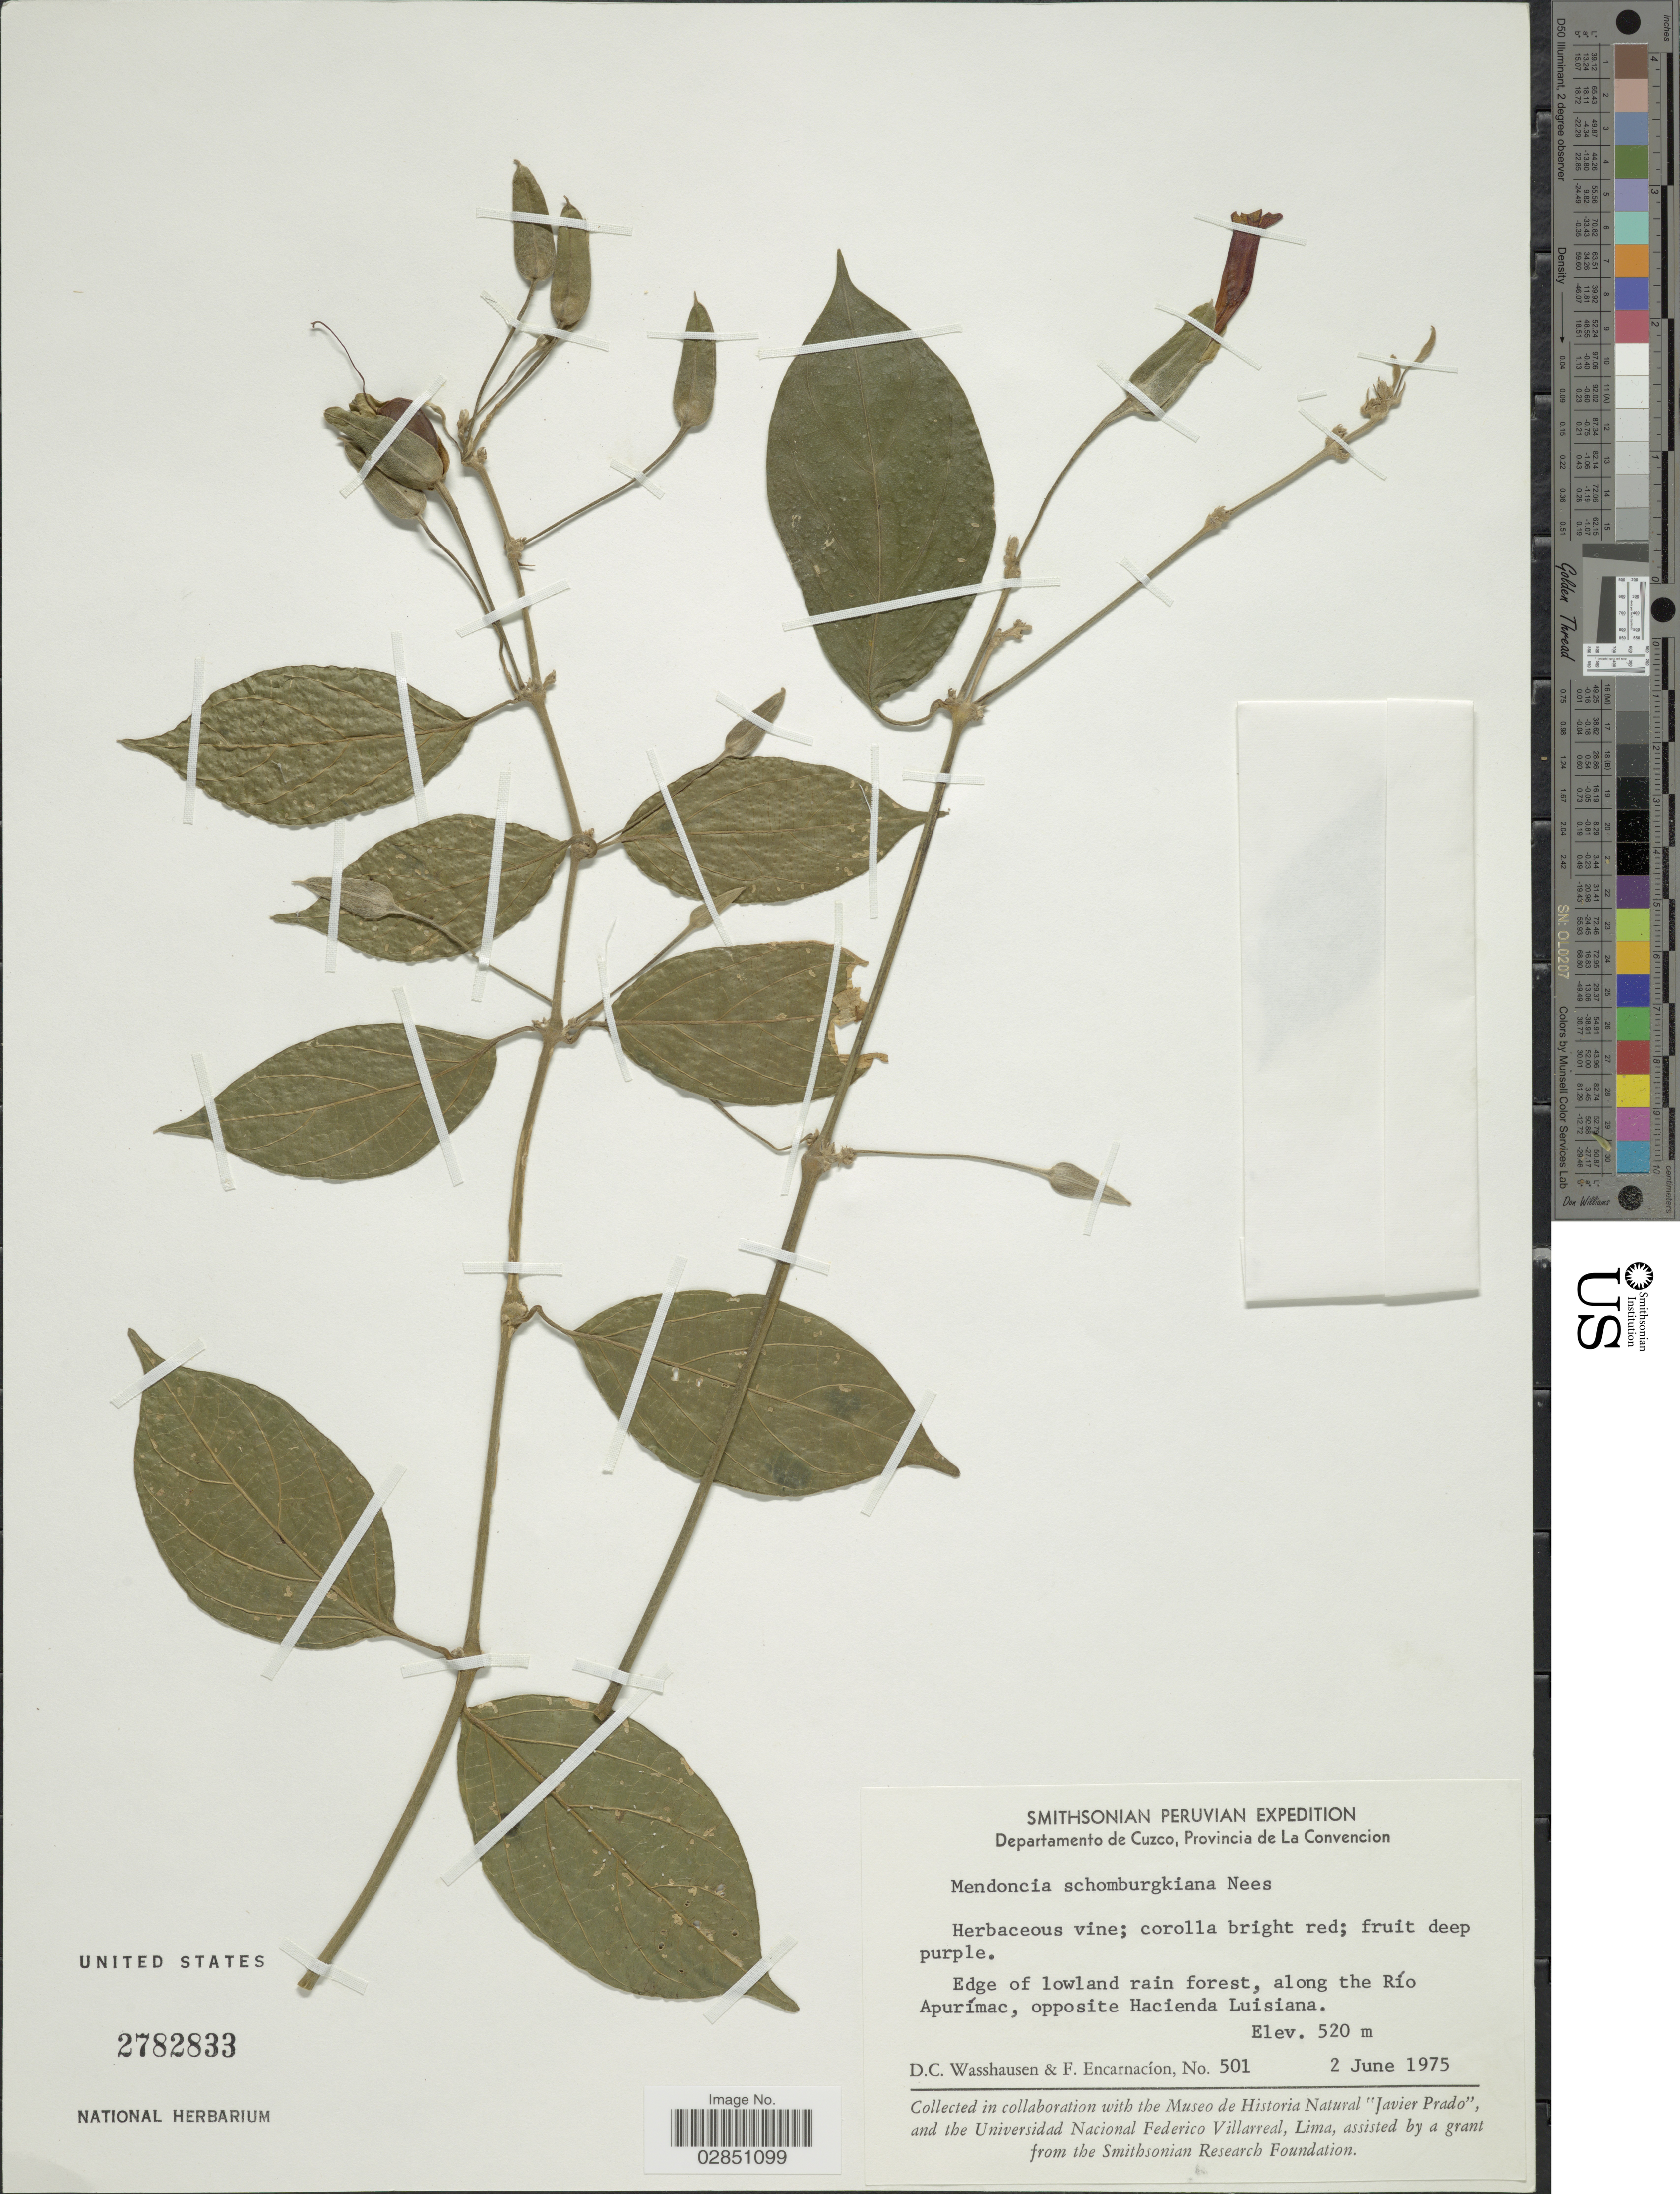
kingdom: Plantae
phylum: Tracheophyta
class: Magnoliopsida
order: Lamiales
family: Acanthaceae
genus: Mendoncia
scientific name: Mendoncia hoffmannseggiana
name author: Nees in DC.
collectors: D. C. Wasshausen & F. Encarnación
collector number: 501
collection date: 1975-06-02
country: Peru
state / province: Cusco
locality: Provincia de La Convencion, along the Río Apurímac, opposite Hacienda Luisiana.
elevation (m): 520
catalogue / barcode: US 2782833